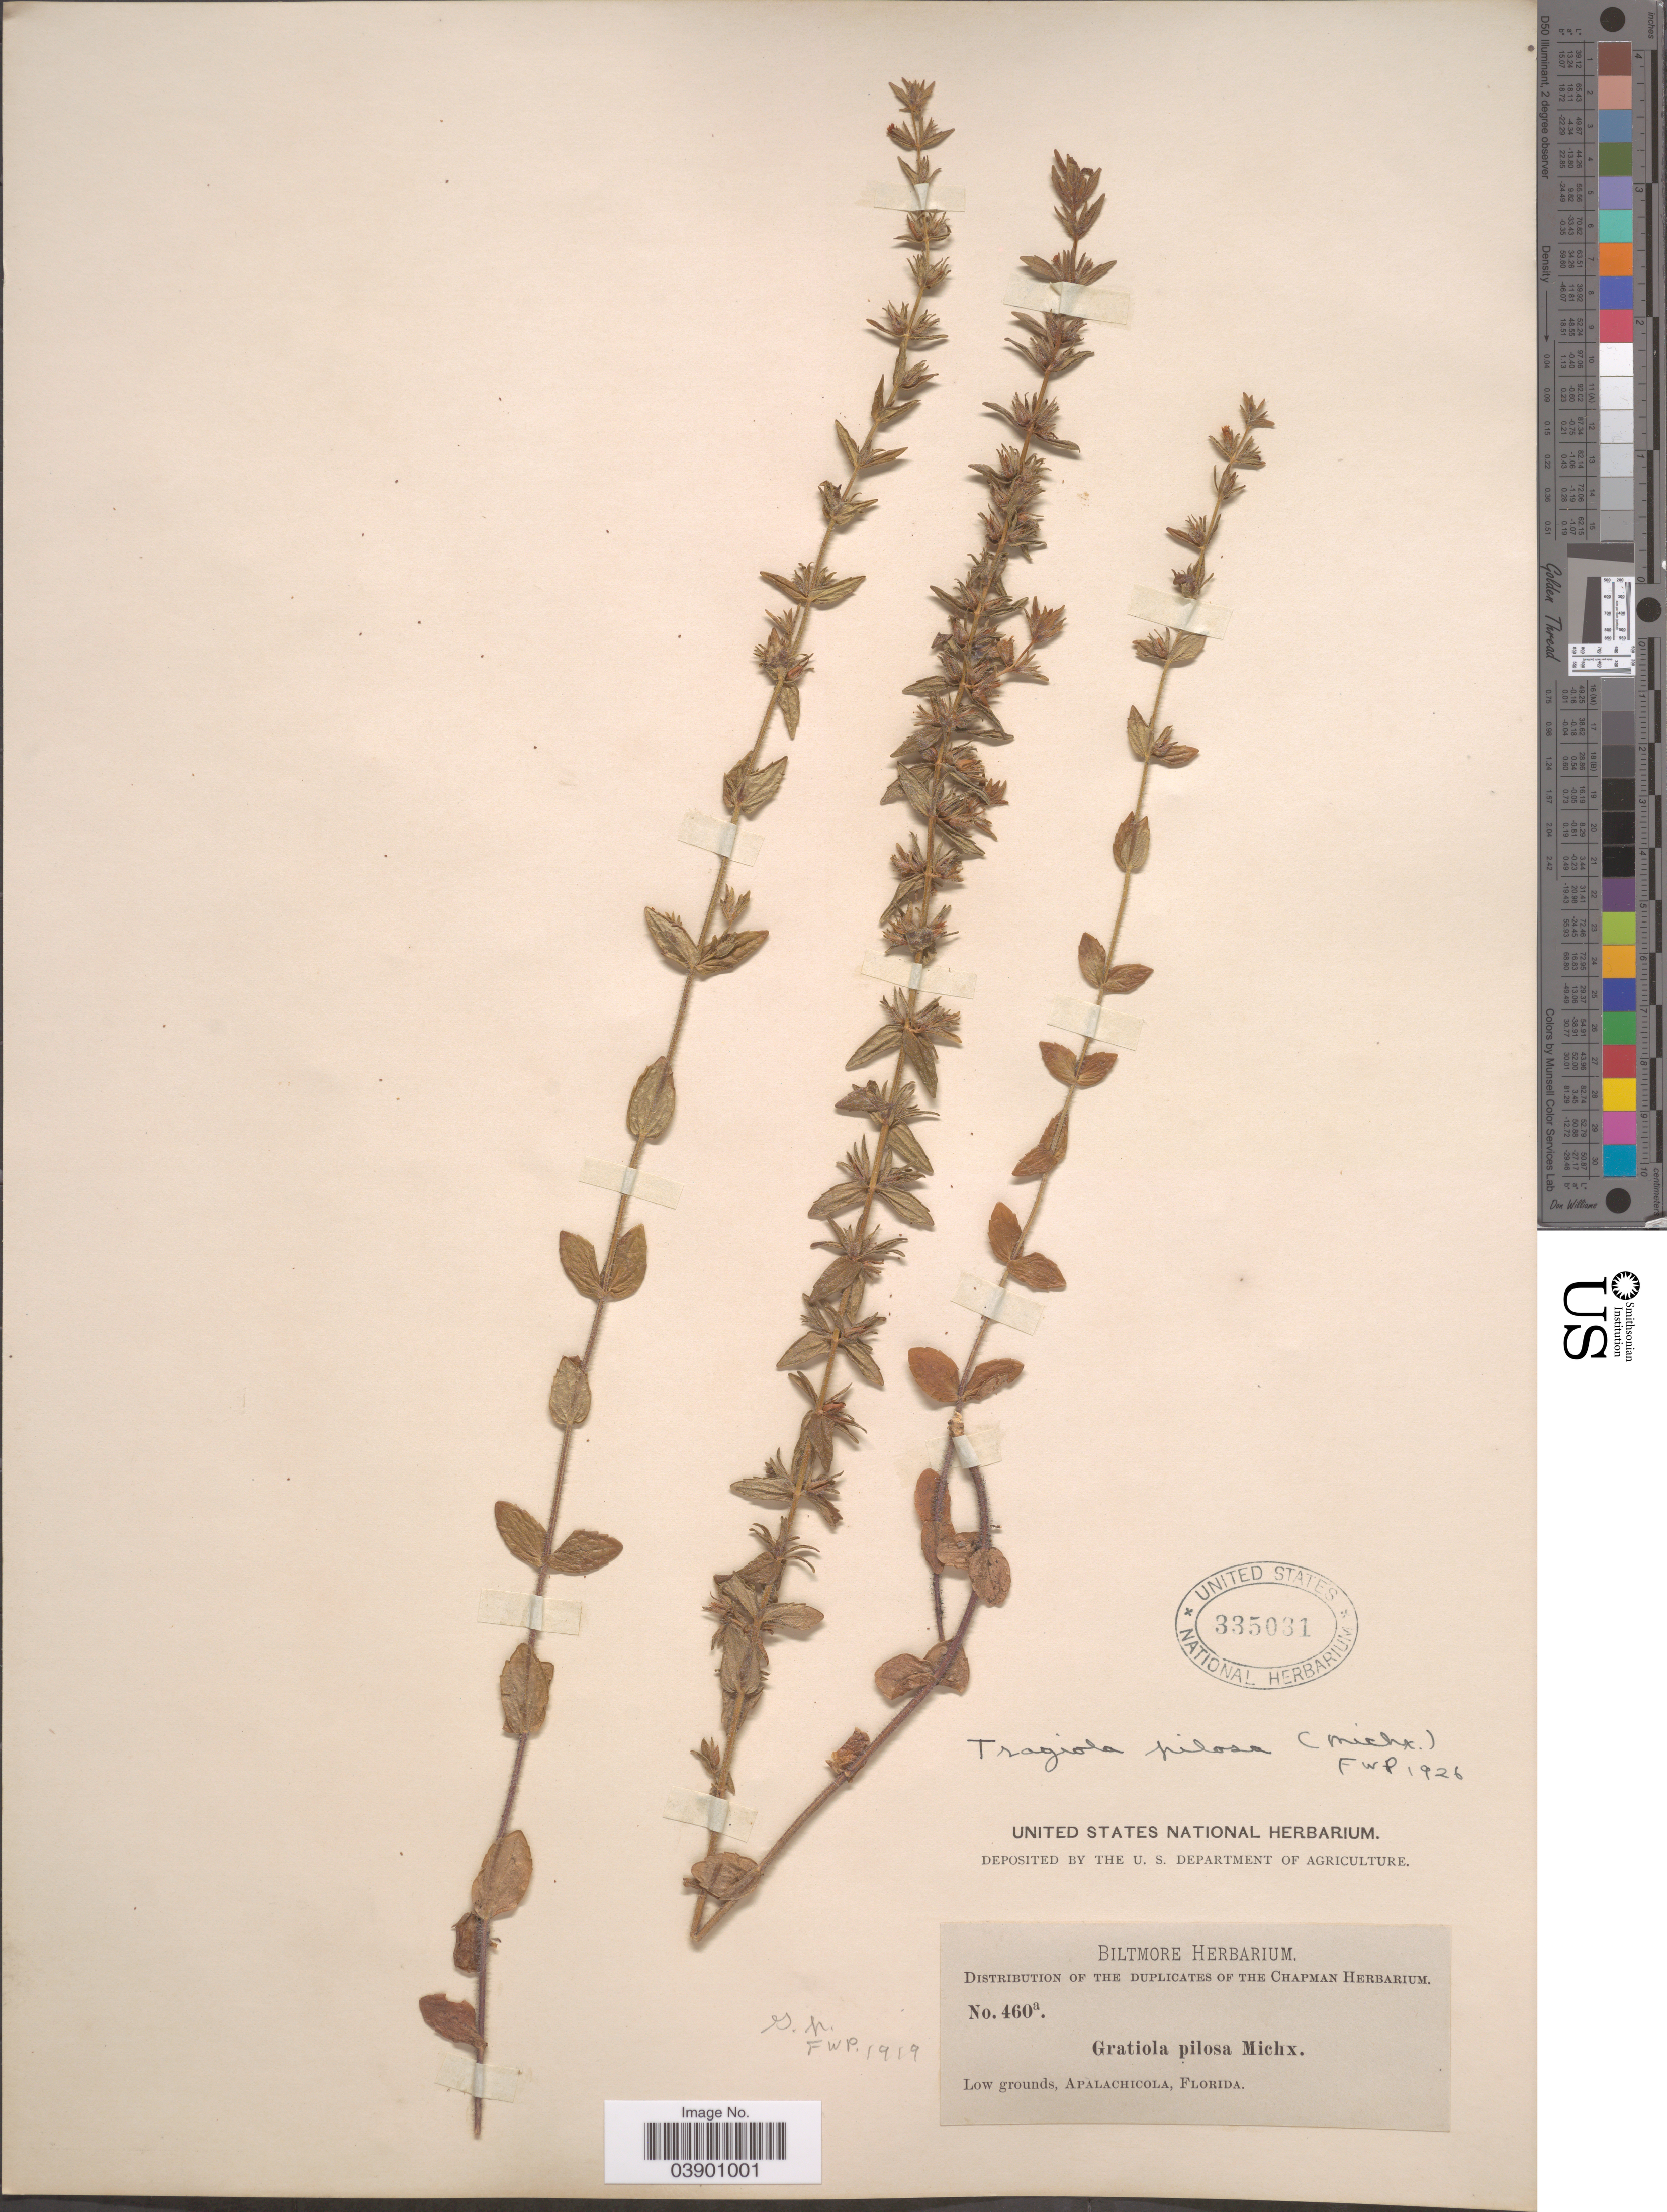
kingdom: Plantae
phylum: Tracheophyta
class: Magnoliopsida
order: Lamiales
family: Plantaginaceae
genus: Gratiola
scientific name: Gratiola pilosa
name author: Michx.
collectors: ex herb. Biltmore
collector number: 460a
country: United States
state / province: Florida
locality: Apalachicola.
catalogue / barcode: US 335031